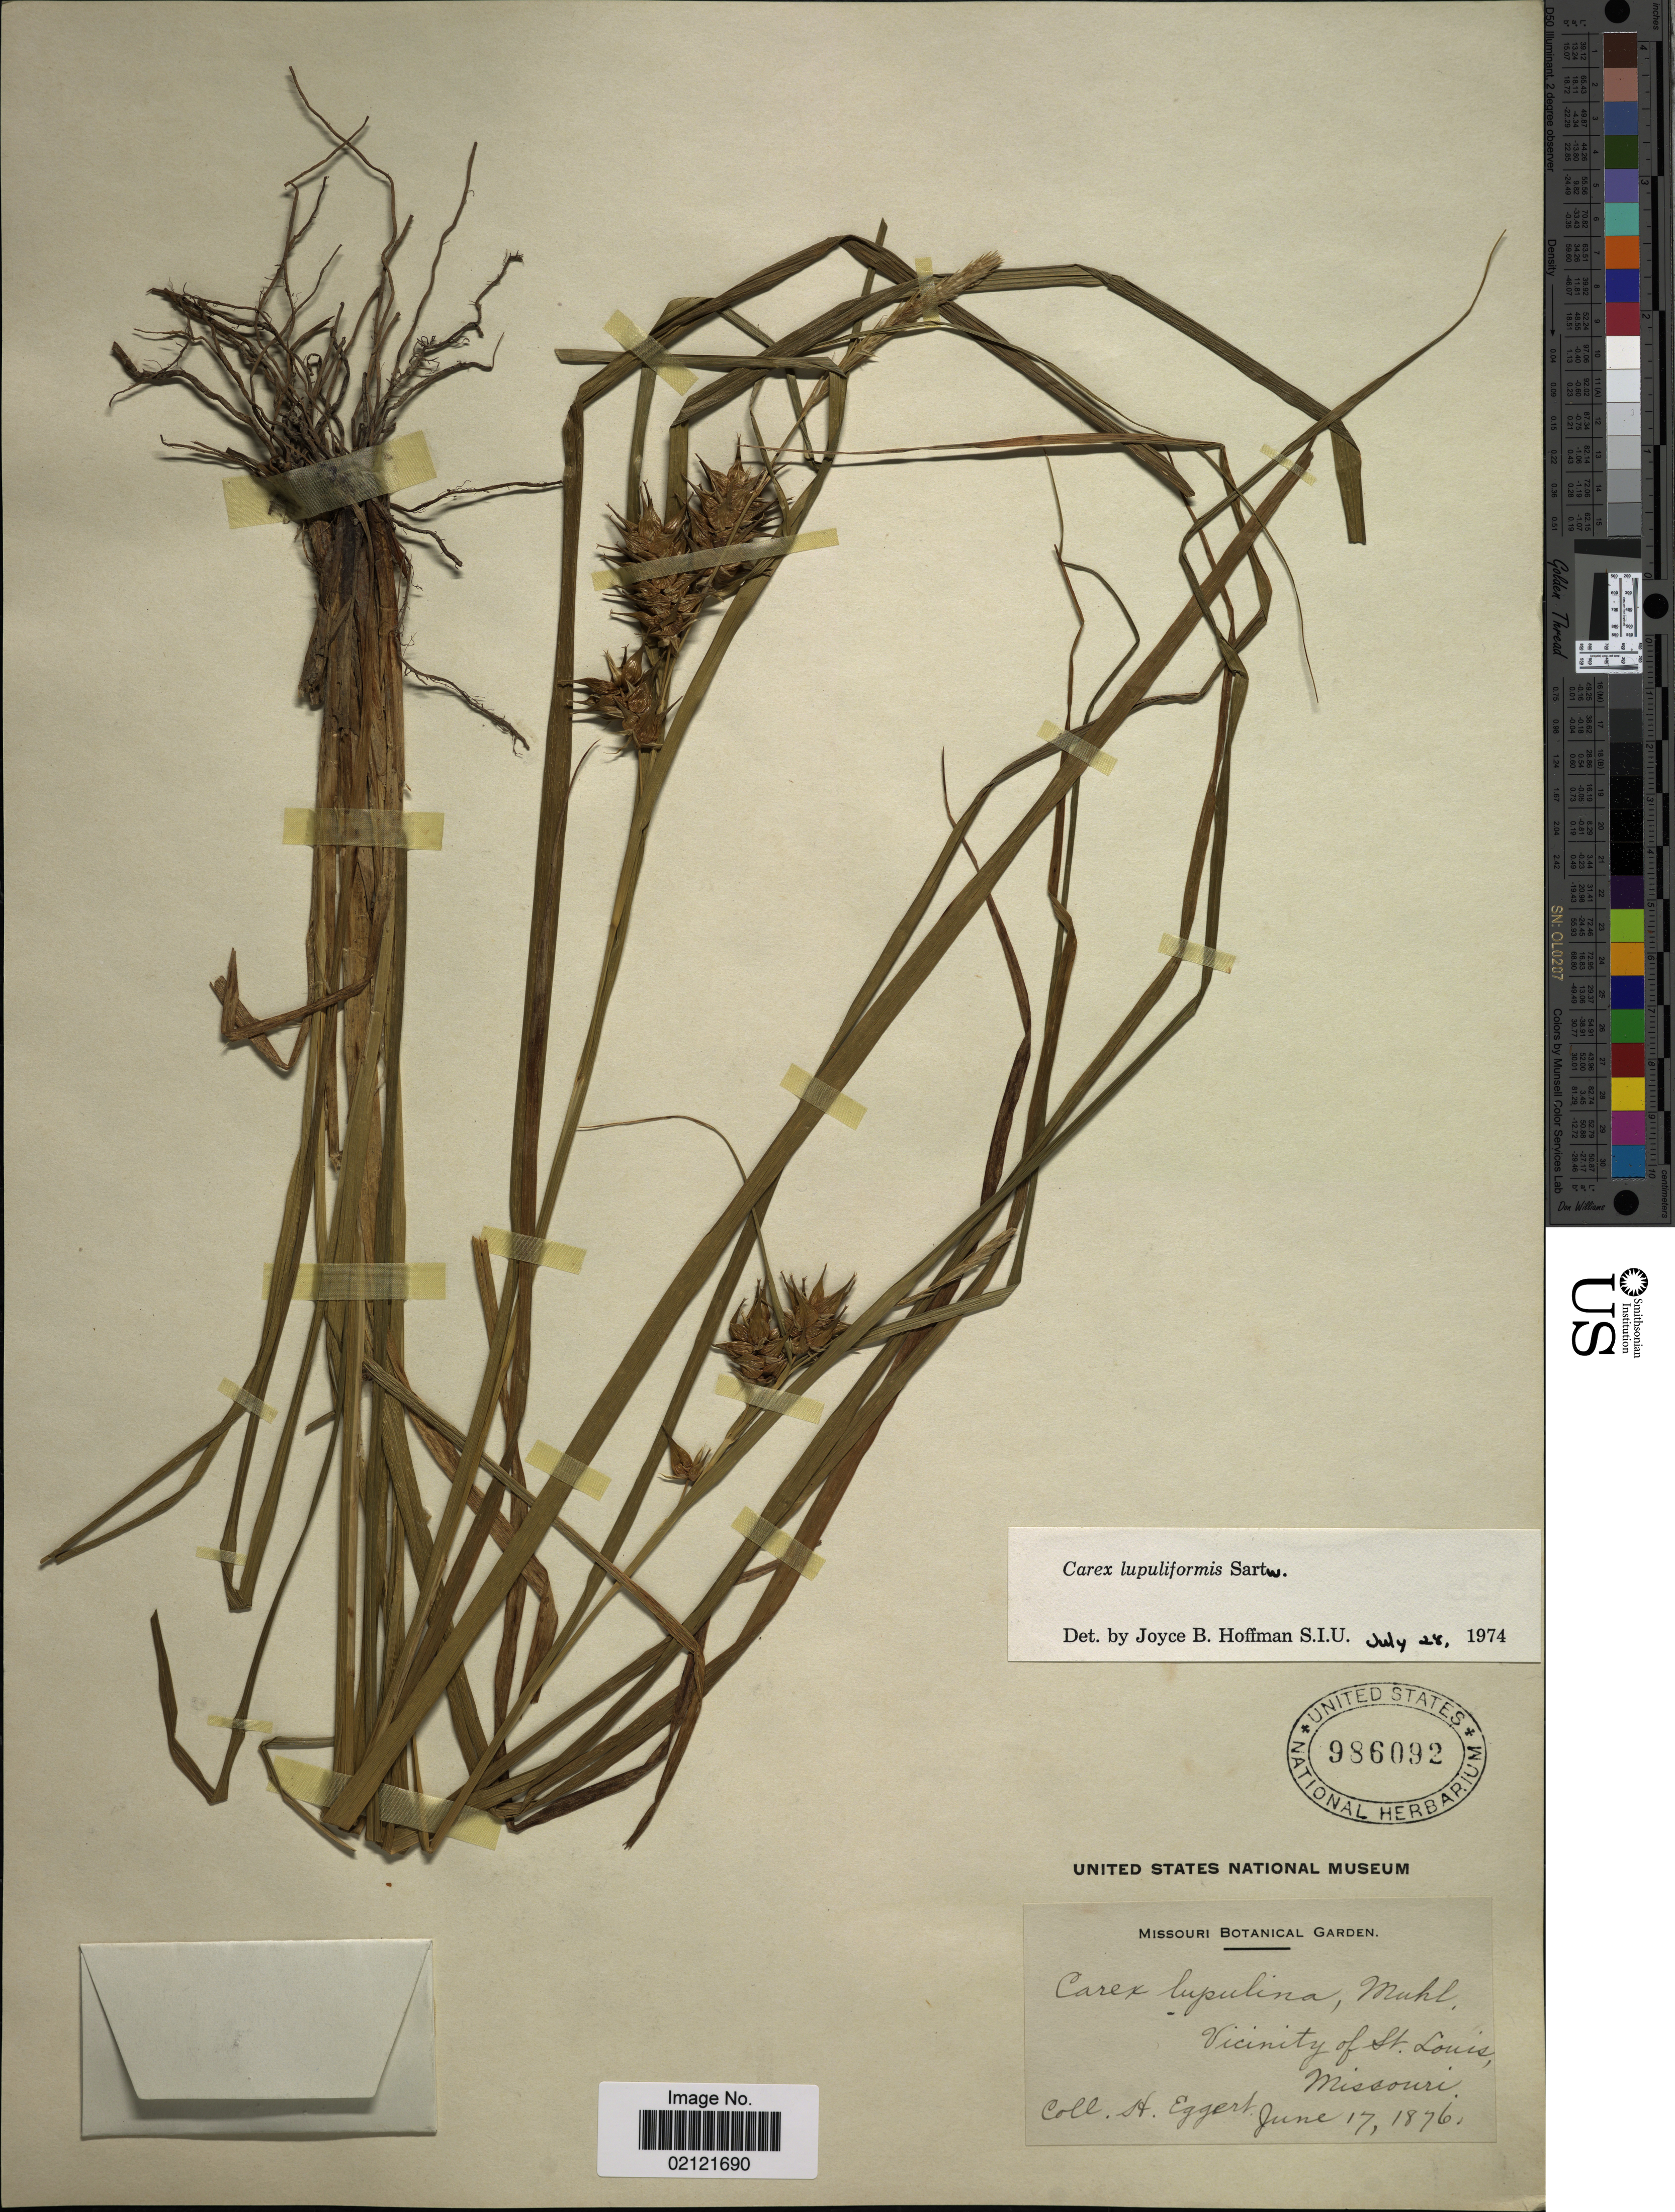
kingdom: Plantae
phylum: Tracheophyta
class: Liliopsida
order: Poales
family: Cyperaceae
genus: Carex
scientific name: Carex lupuliformis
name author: Sartwell ex Dewey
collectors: H. Eggert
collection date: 1876-06-17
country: United States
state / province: Missouri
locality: Vicinity of St. Louis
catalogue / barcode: US 986092